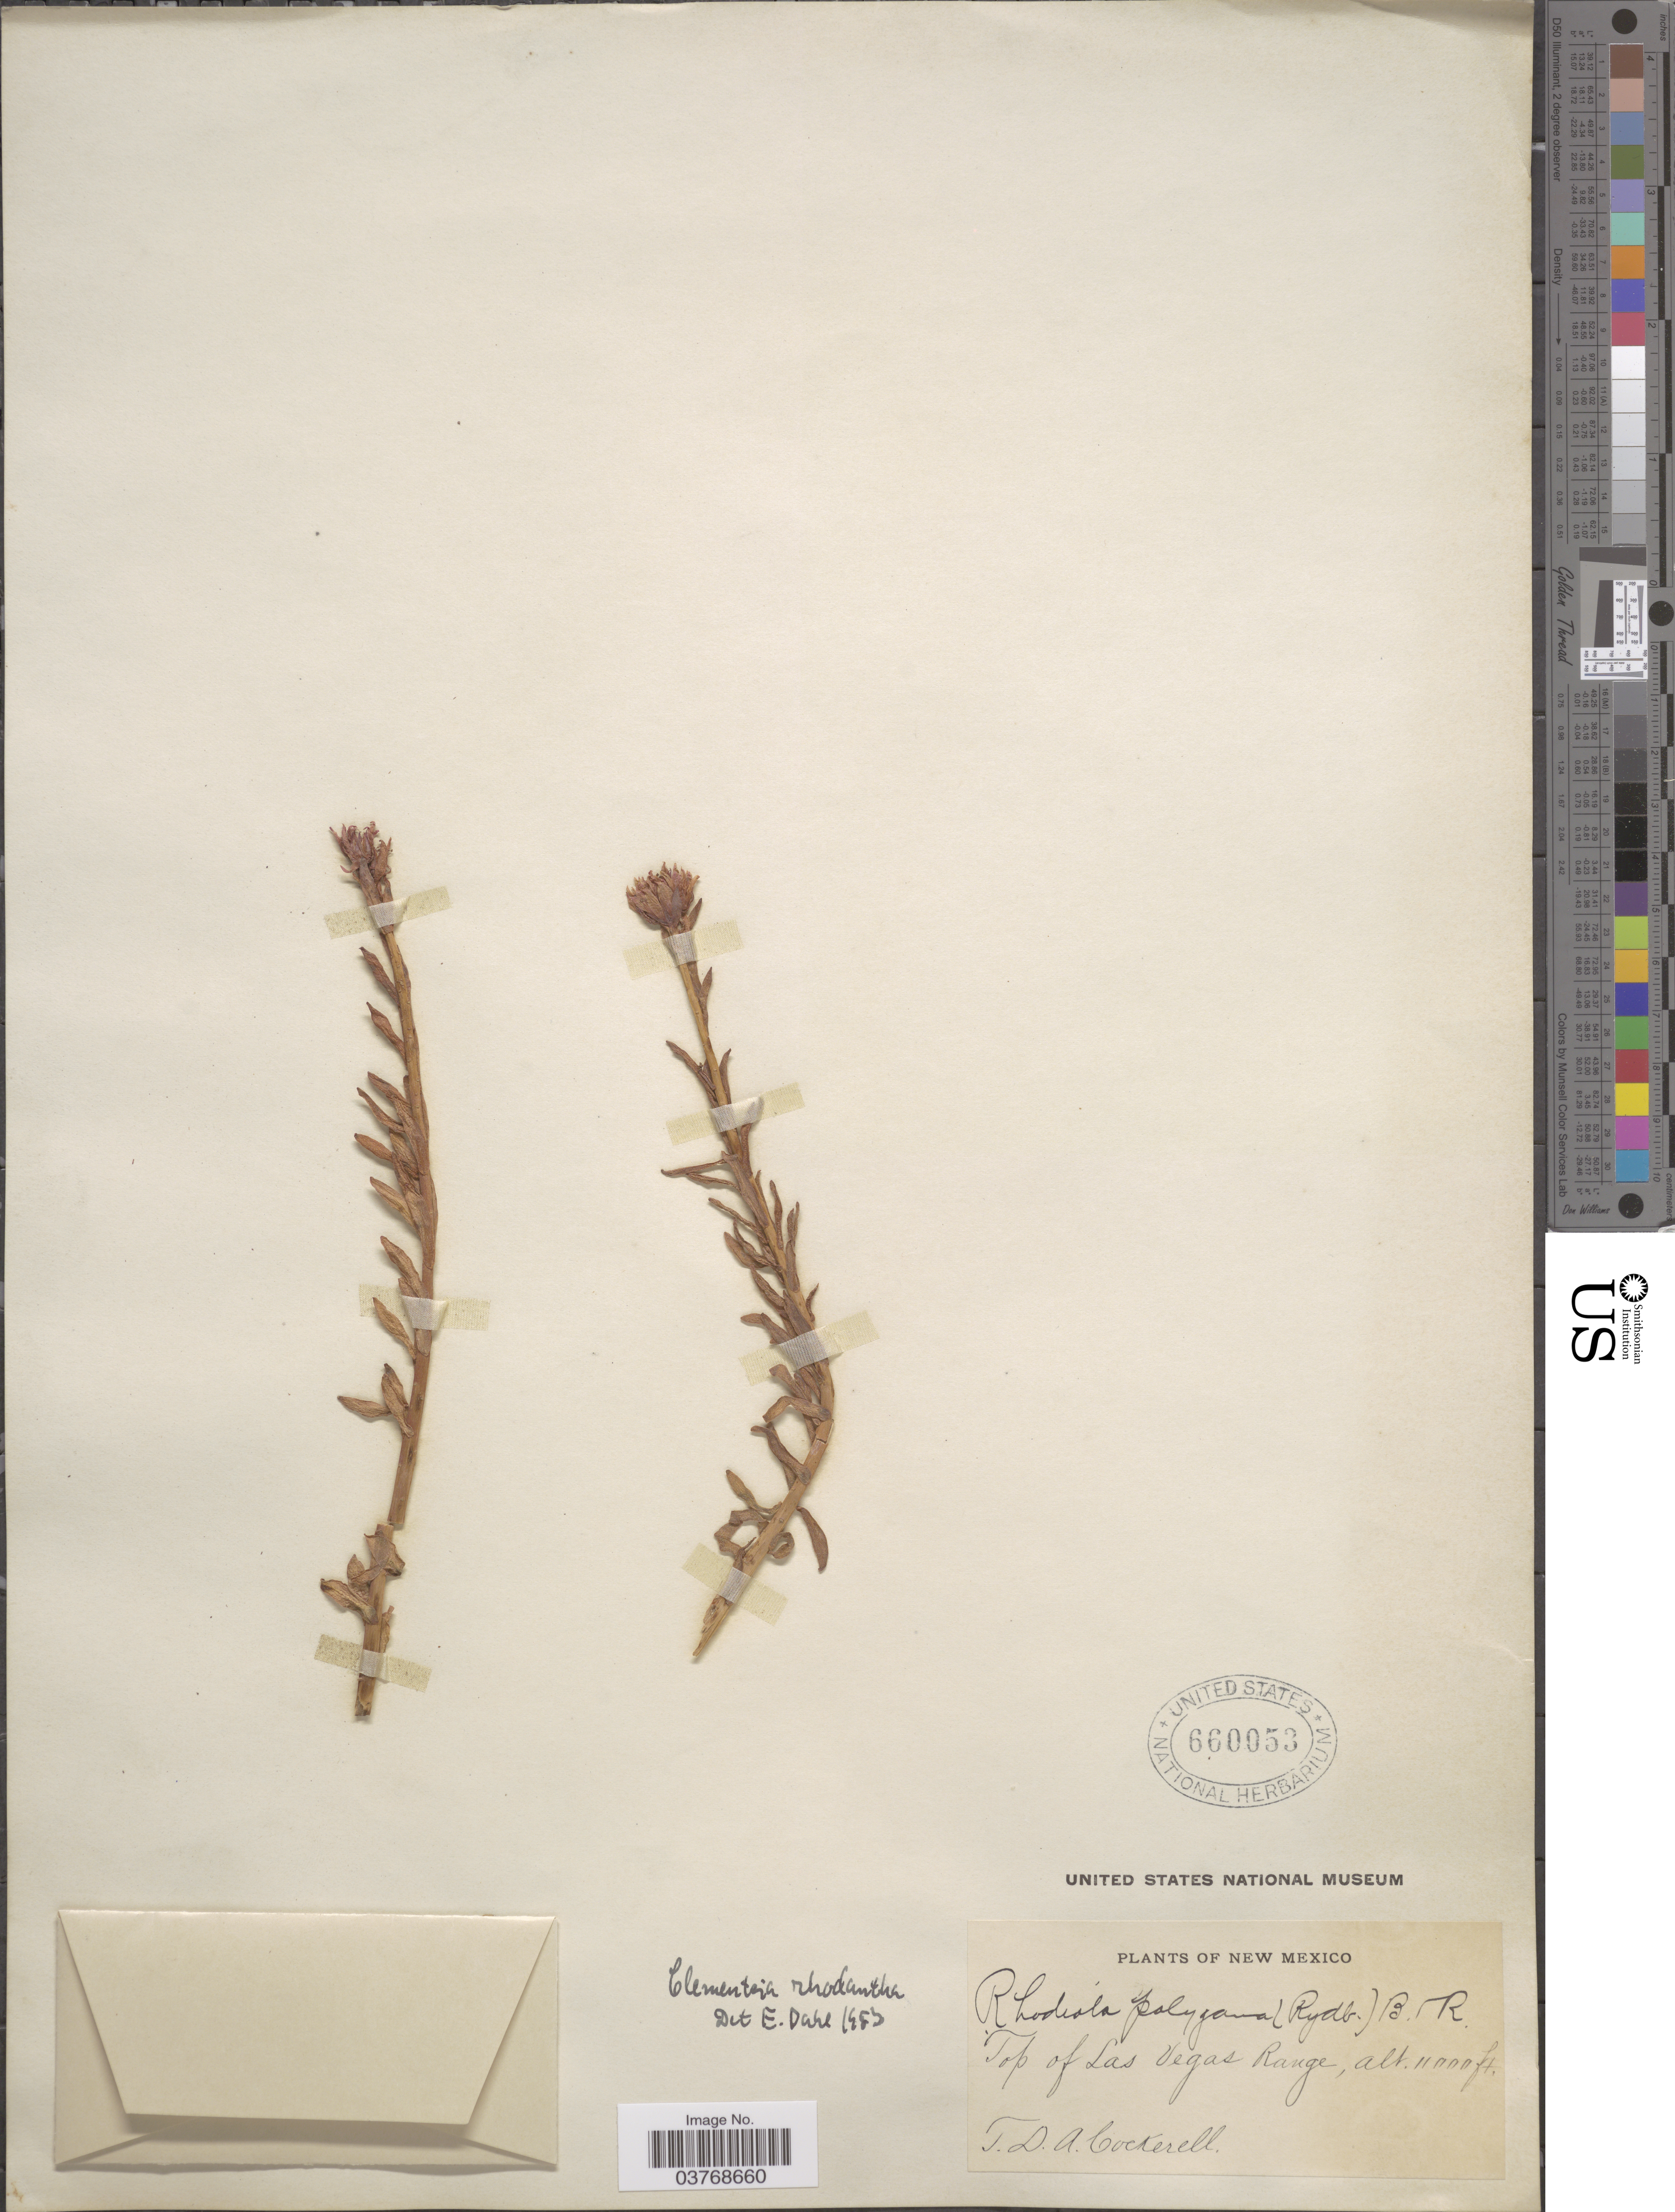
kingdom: Plantae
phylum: Tracheophyta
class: Magnoliopsida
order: Saxifragales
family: Crassulaceae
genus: Rhodiola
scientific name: Rhodiola rhodantha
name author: (A. Gray) H. Jacobsen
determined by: Strong, Mark T., (BOT), Smithsonian Institution - National Museum of Natural History (UNITED STATES)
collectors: T. Cockerell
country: United States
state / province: New Mexico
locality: Top of Las Vegas Range.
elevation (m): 3353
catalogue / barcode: US 660053